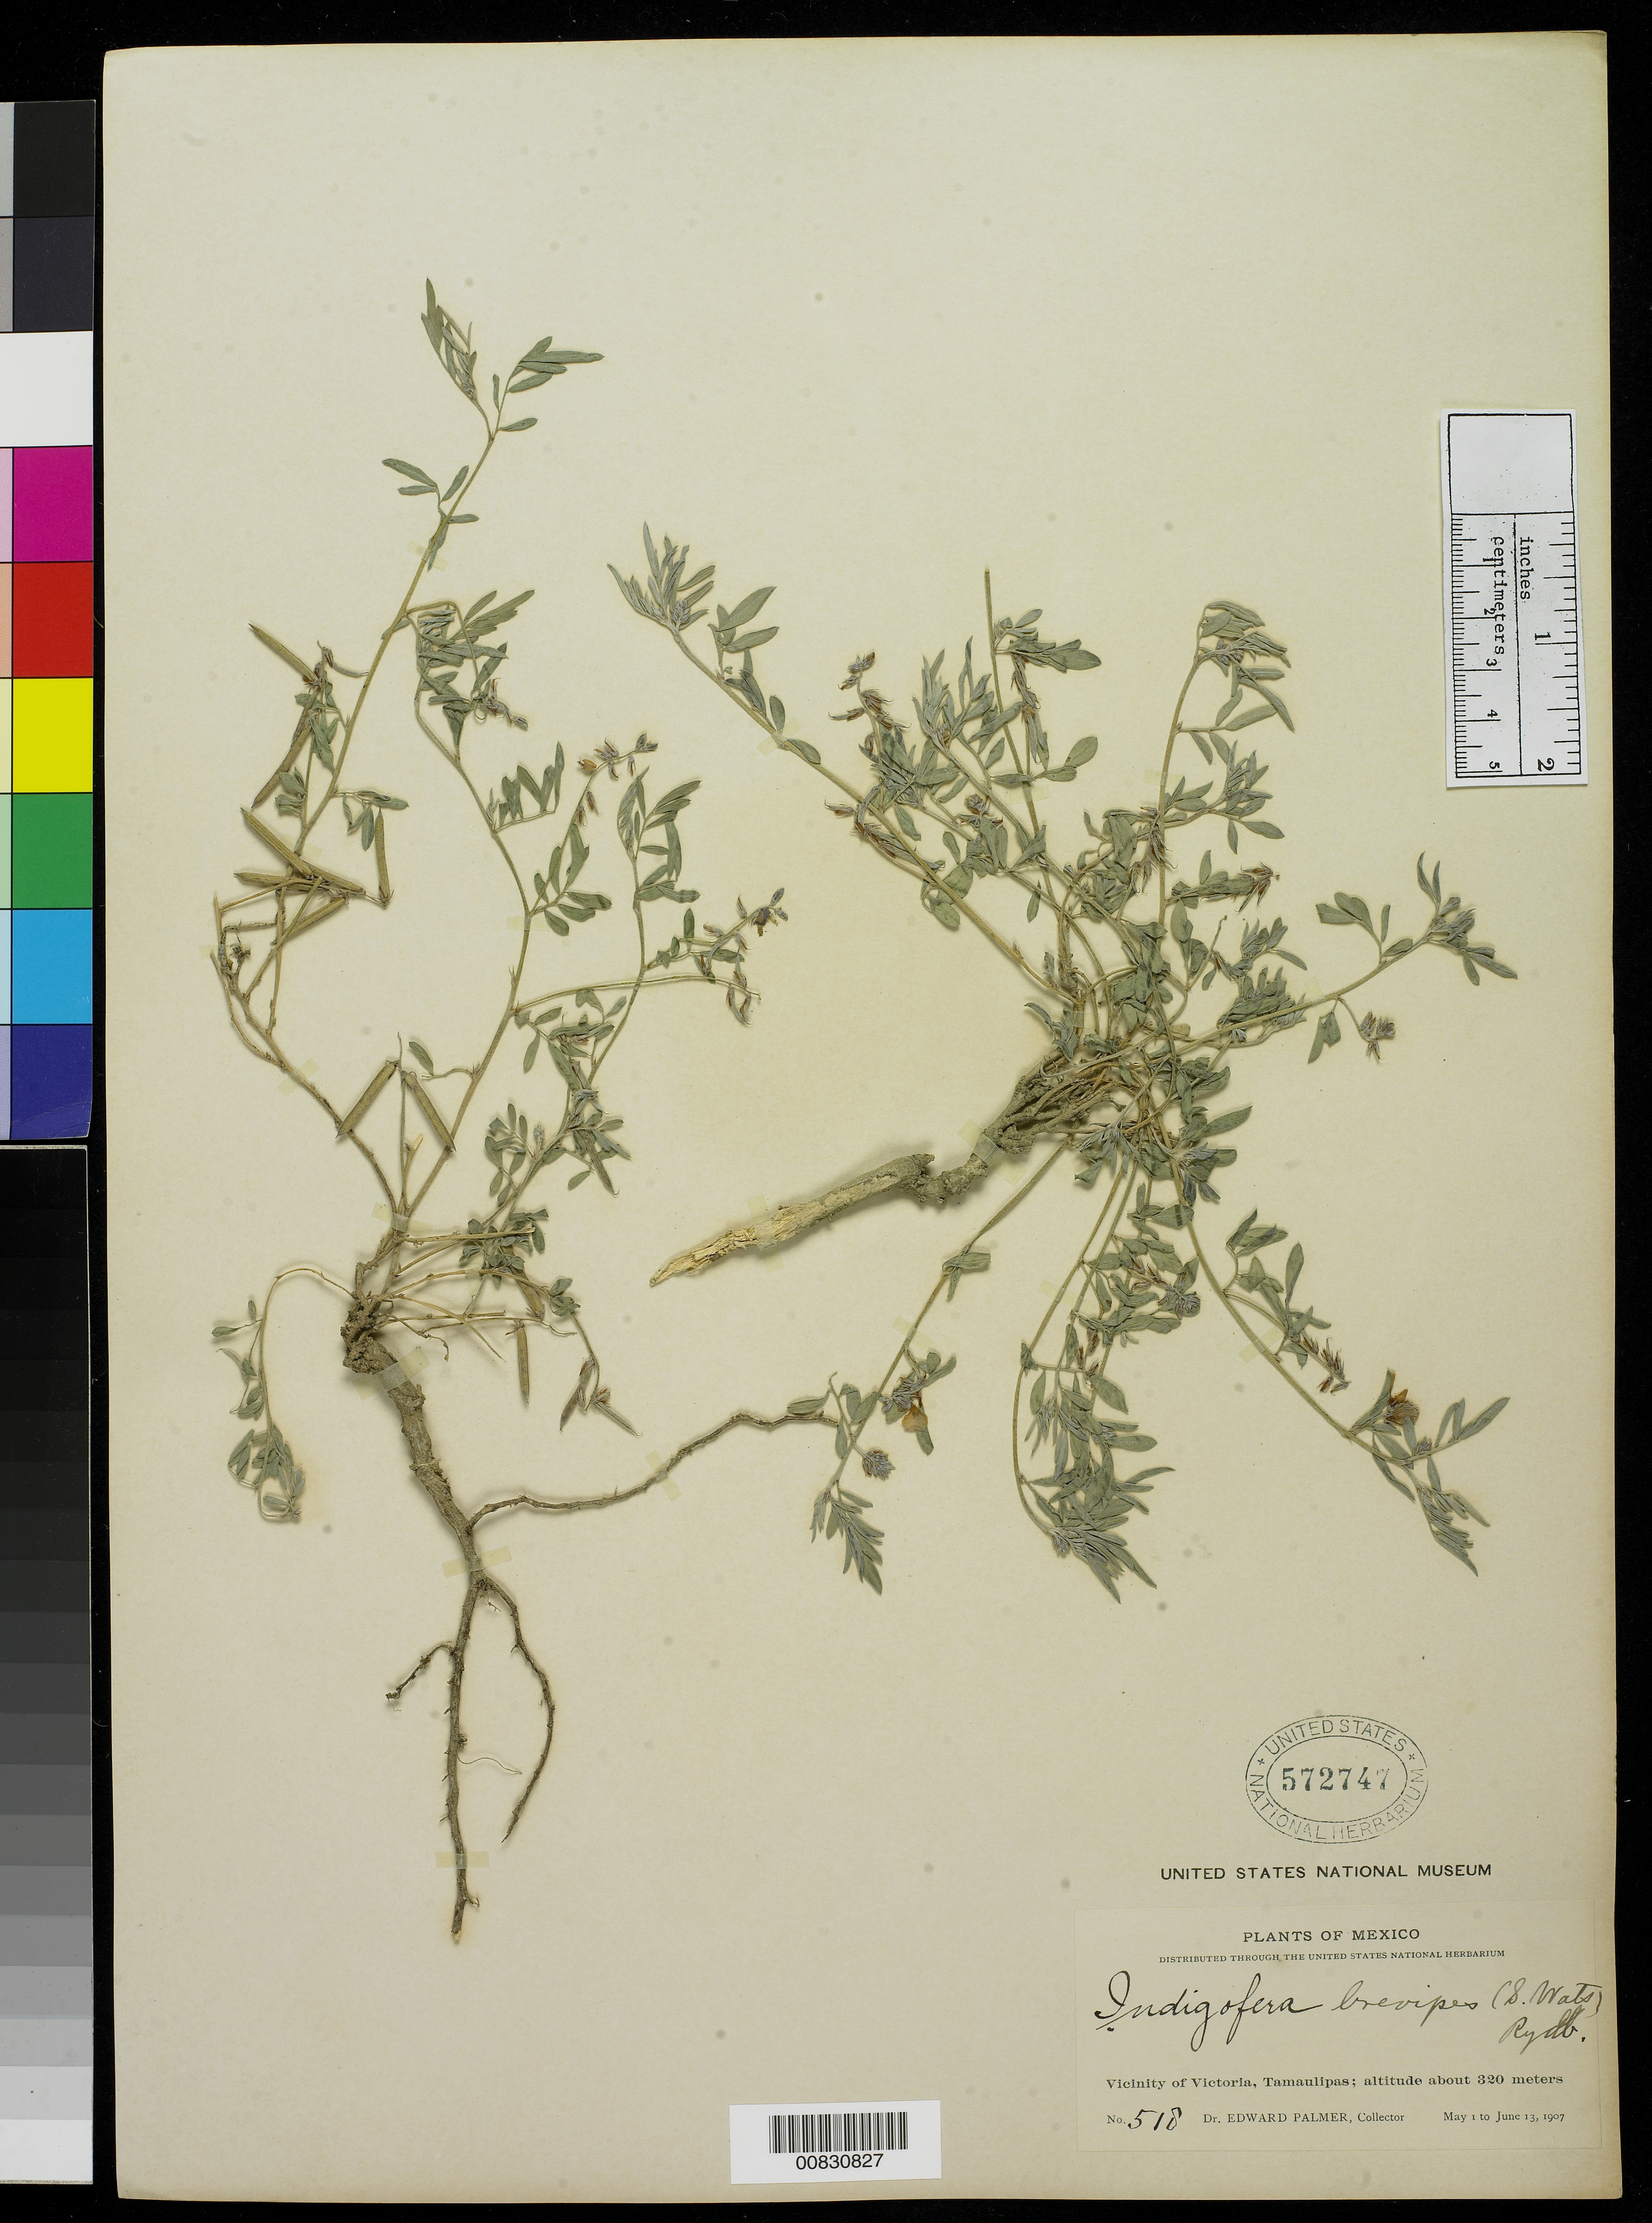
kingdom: Plantae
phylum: Tracheophyta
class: Magnoliopsida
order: Fabales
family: Fabaceae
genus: Indigofera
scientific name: Indigofera brevipes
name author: (S. Watson) Rydb.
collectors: E. Palmer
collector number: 518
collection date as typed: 01 May 1907 to 13 Jun 1907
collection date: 1907-05-01/1907-06-13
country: Mexico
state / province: Tamaulipas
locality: Vicinity of Victoria.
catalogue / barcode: US 572747